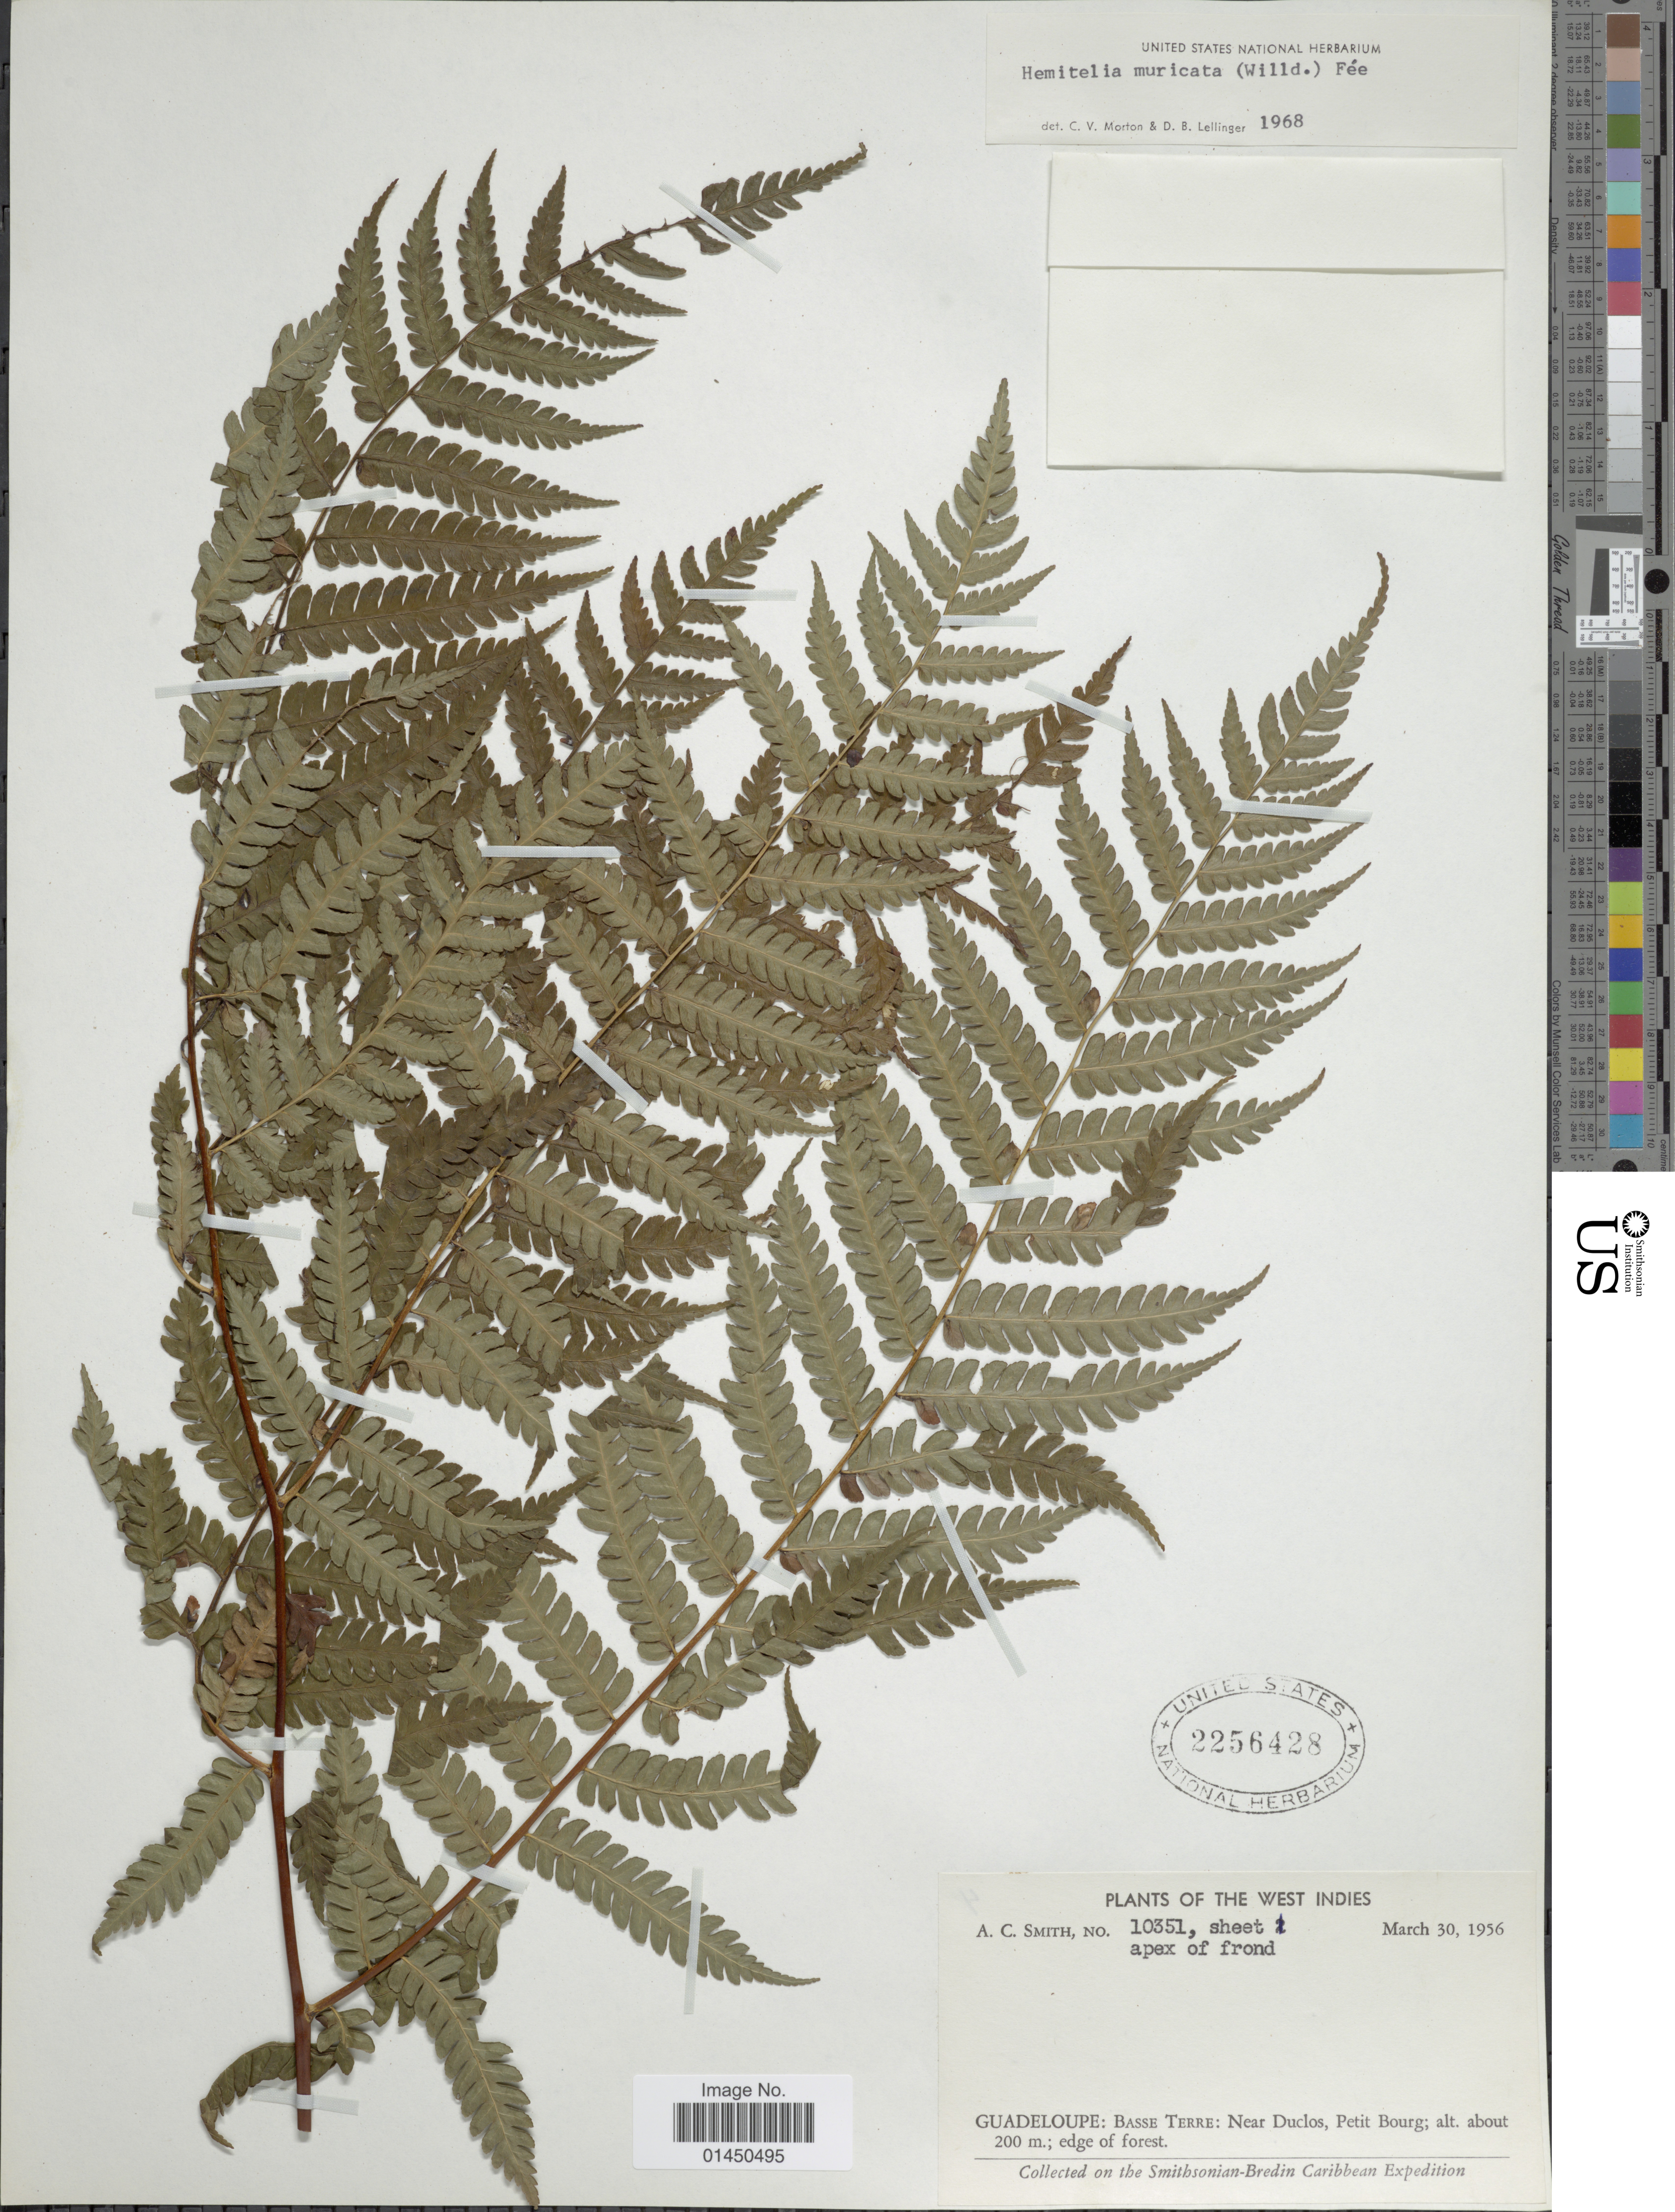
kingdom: Plantae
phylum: Tracheophyta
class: Polypodiopsida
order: Cyatheales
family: Cyatheaceae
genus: Cyathea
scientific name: Cyathea muricata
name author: (Willd.) Fée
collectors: A. C. Smith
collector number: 10351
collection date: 1956-03-30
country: Guadeloupe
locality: Basse Terre: Near Duclos, Petit Bourg.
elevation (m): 200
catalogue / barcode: US 2256428